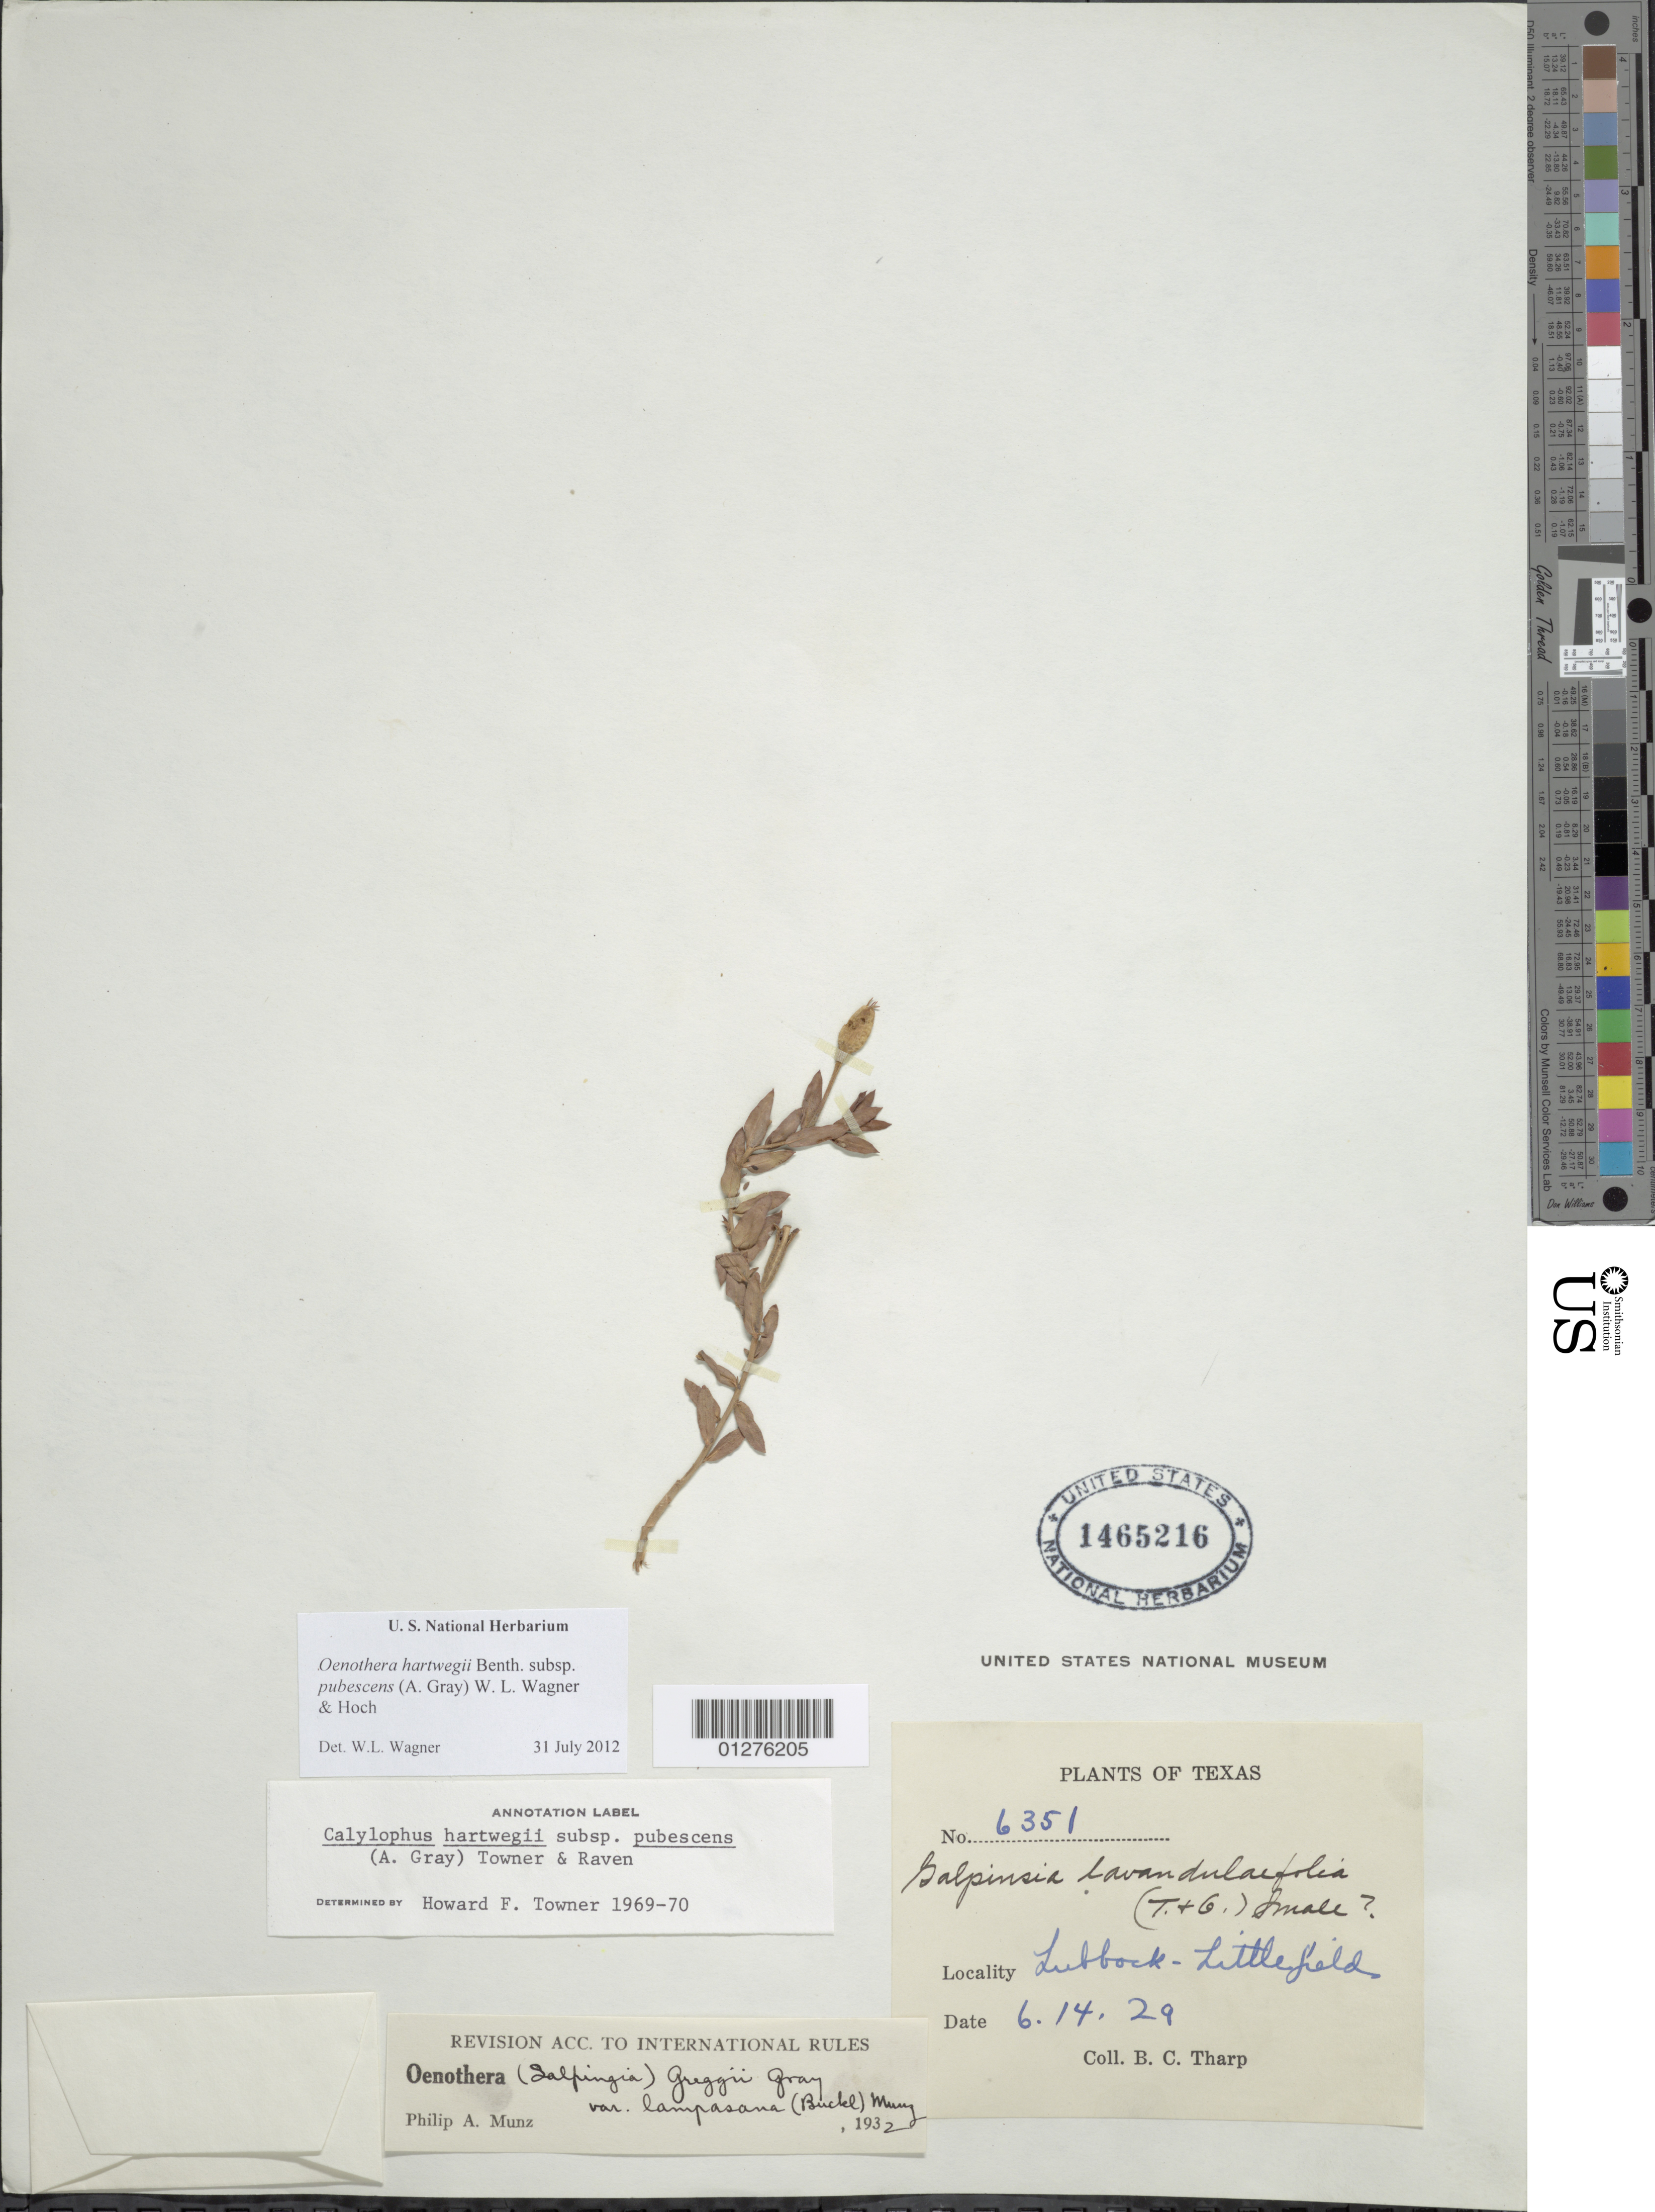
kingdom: Plantae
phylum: Tracheophyta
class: Magnoliopsida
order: Myrtales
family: Onagraceae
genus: Oenothera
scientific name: Oenothera hartwegii subsp. pubescens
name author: (A. Gray) W.L. Wagner & Hoch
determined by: Wagner, W. L., (BOT), Smithsonian Institution - National Museum of Natural History (UNITED STATES)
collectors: B. C. Tharp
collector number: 6351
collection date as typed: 14 Jun 1929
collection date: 1929-06-14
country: United States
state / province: Texas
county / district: Lubbock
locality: Lubbock-littlefield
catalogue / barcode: US 1465216